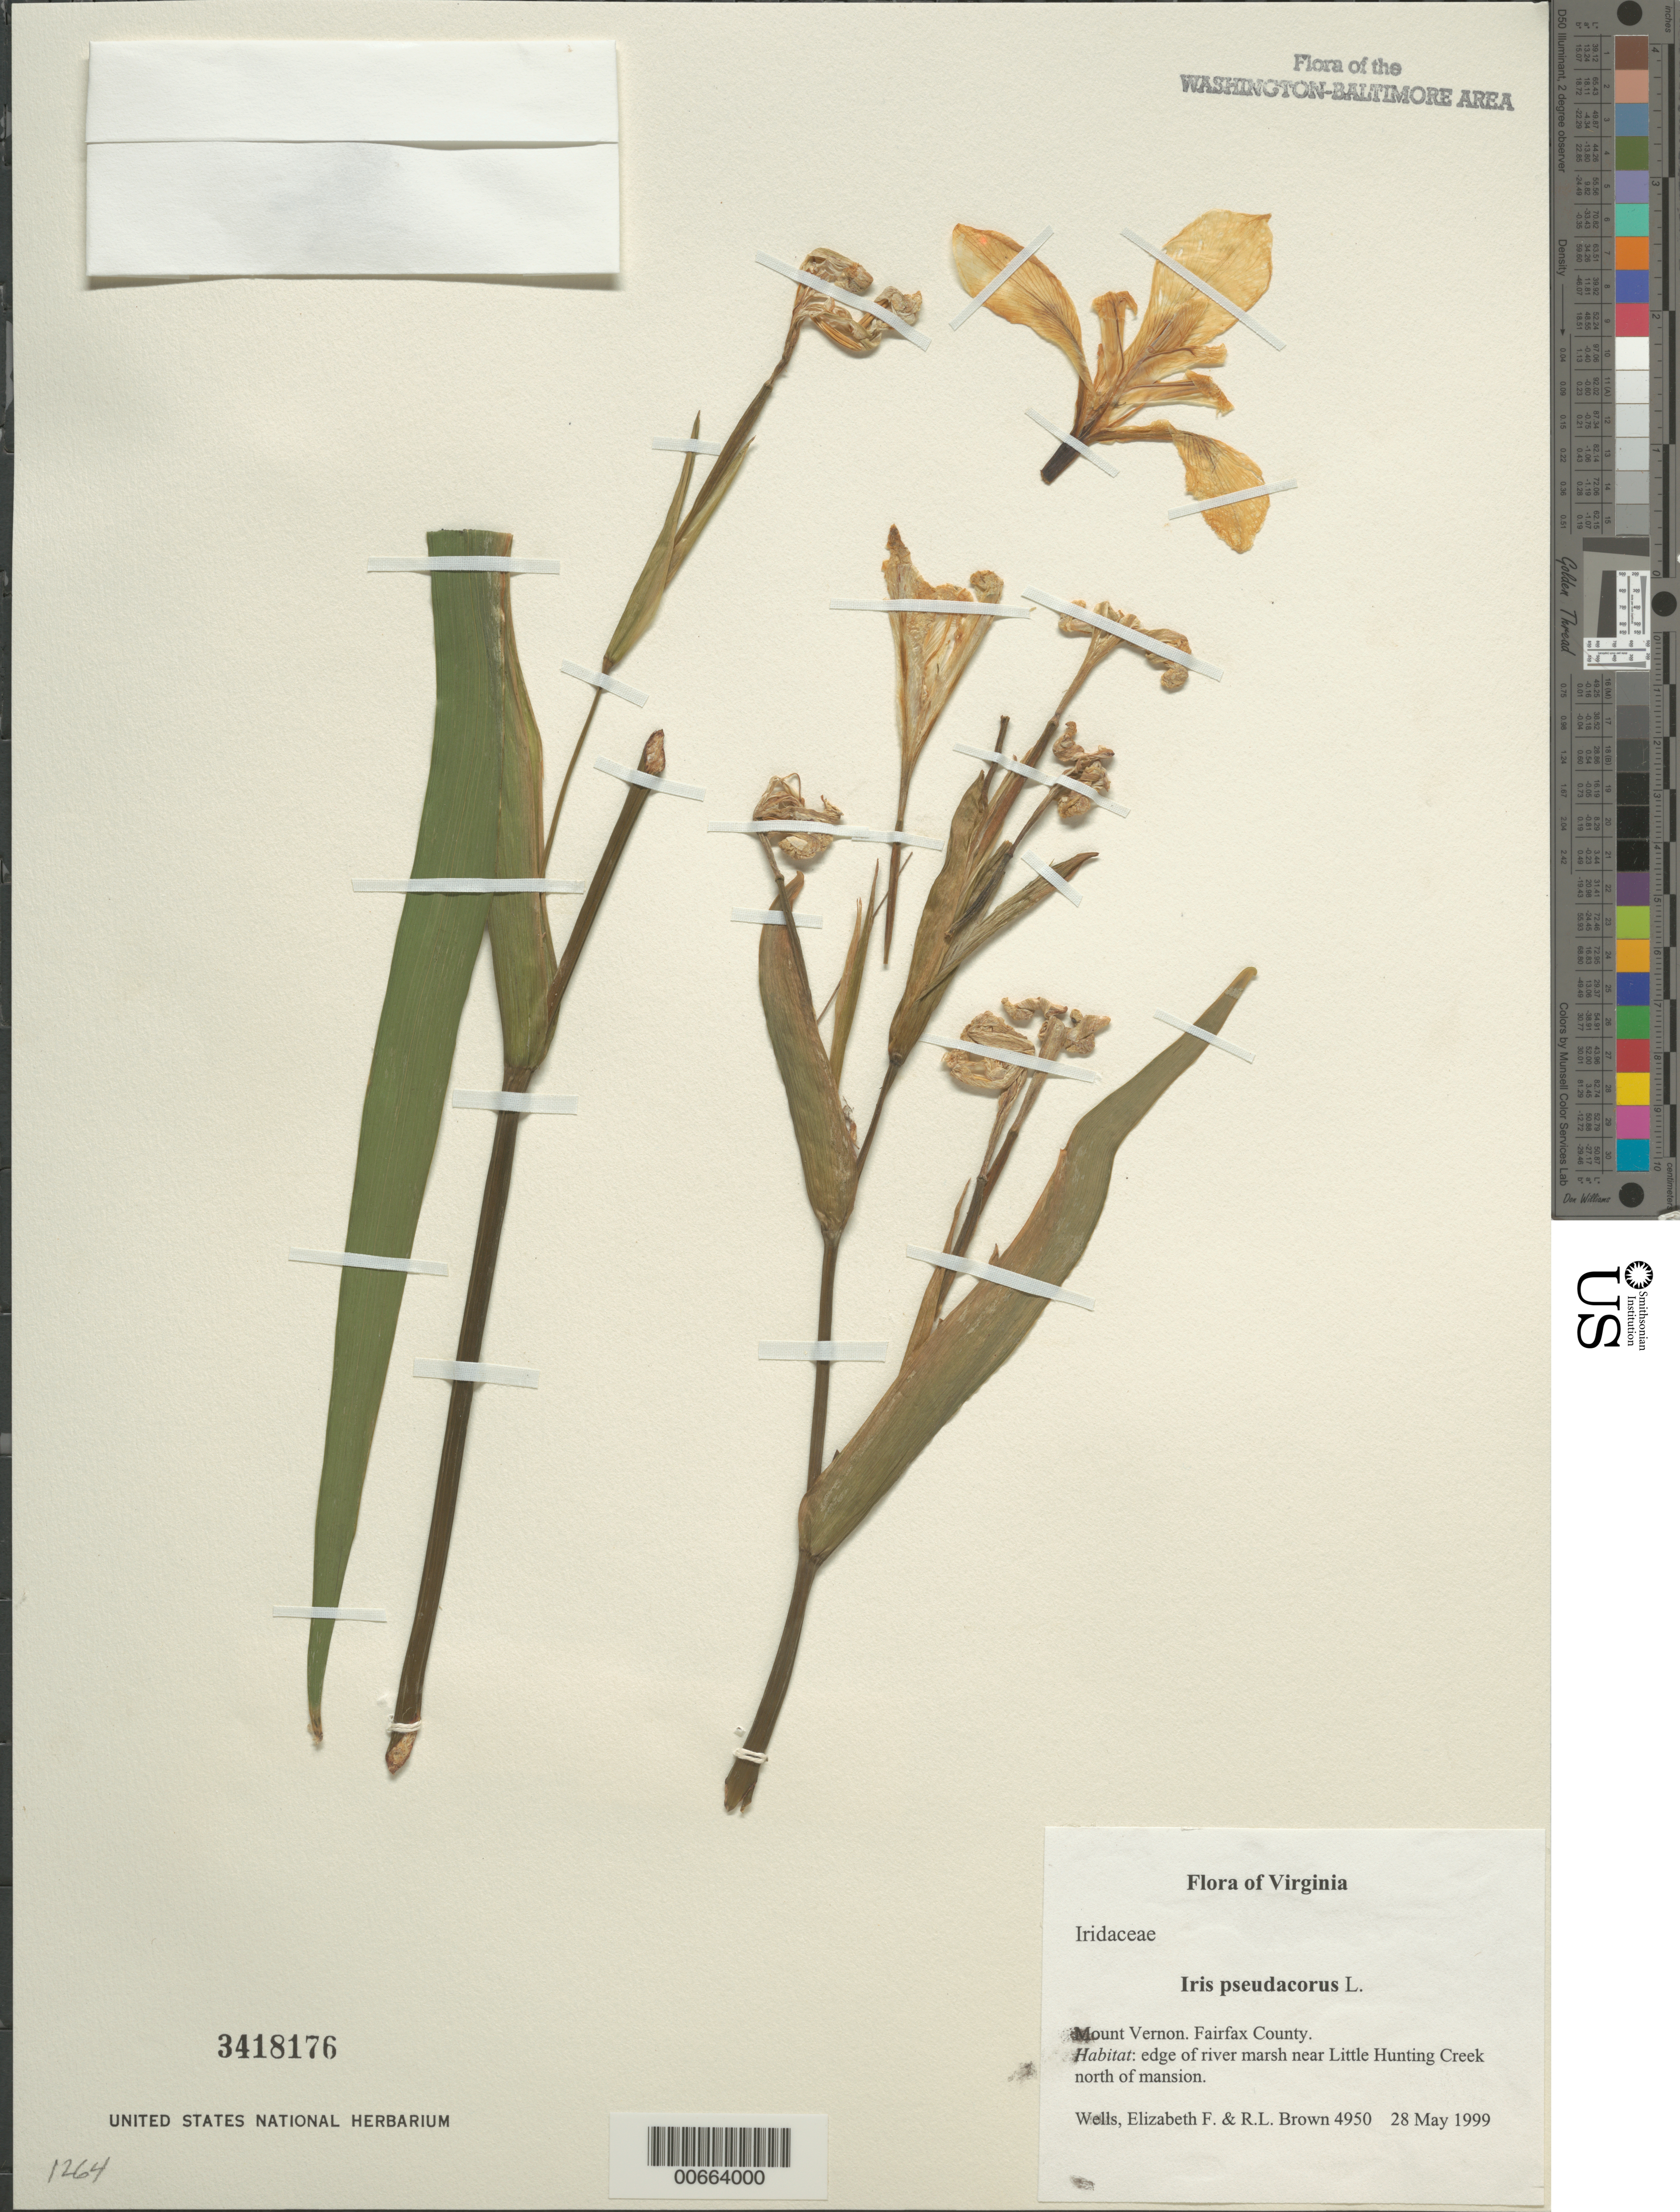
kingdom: Plantae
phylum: Tracheophyta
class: Liliopsida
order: Asparagales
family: Iridaceae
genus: Iris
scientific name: Iris pseudacorus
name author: L.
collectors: E. F. Wells & R. L. Brown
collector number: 4950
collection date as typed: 28 May 1999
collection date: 1999-05-28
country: United States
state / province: Virginia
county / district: Fairfax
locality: Mount Vernon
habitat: edge of river marsh near Little Hunting Creek north of mansion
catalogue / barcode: US 3418176